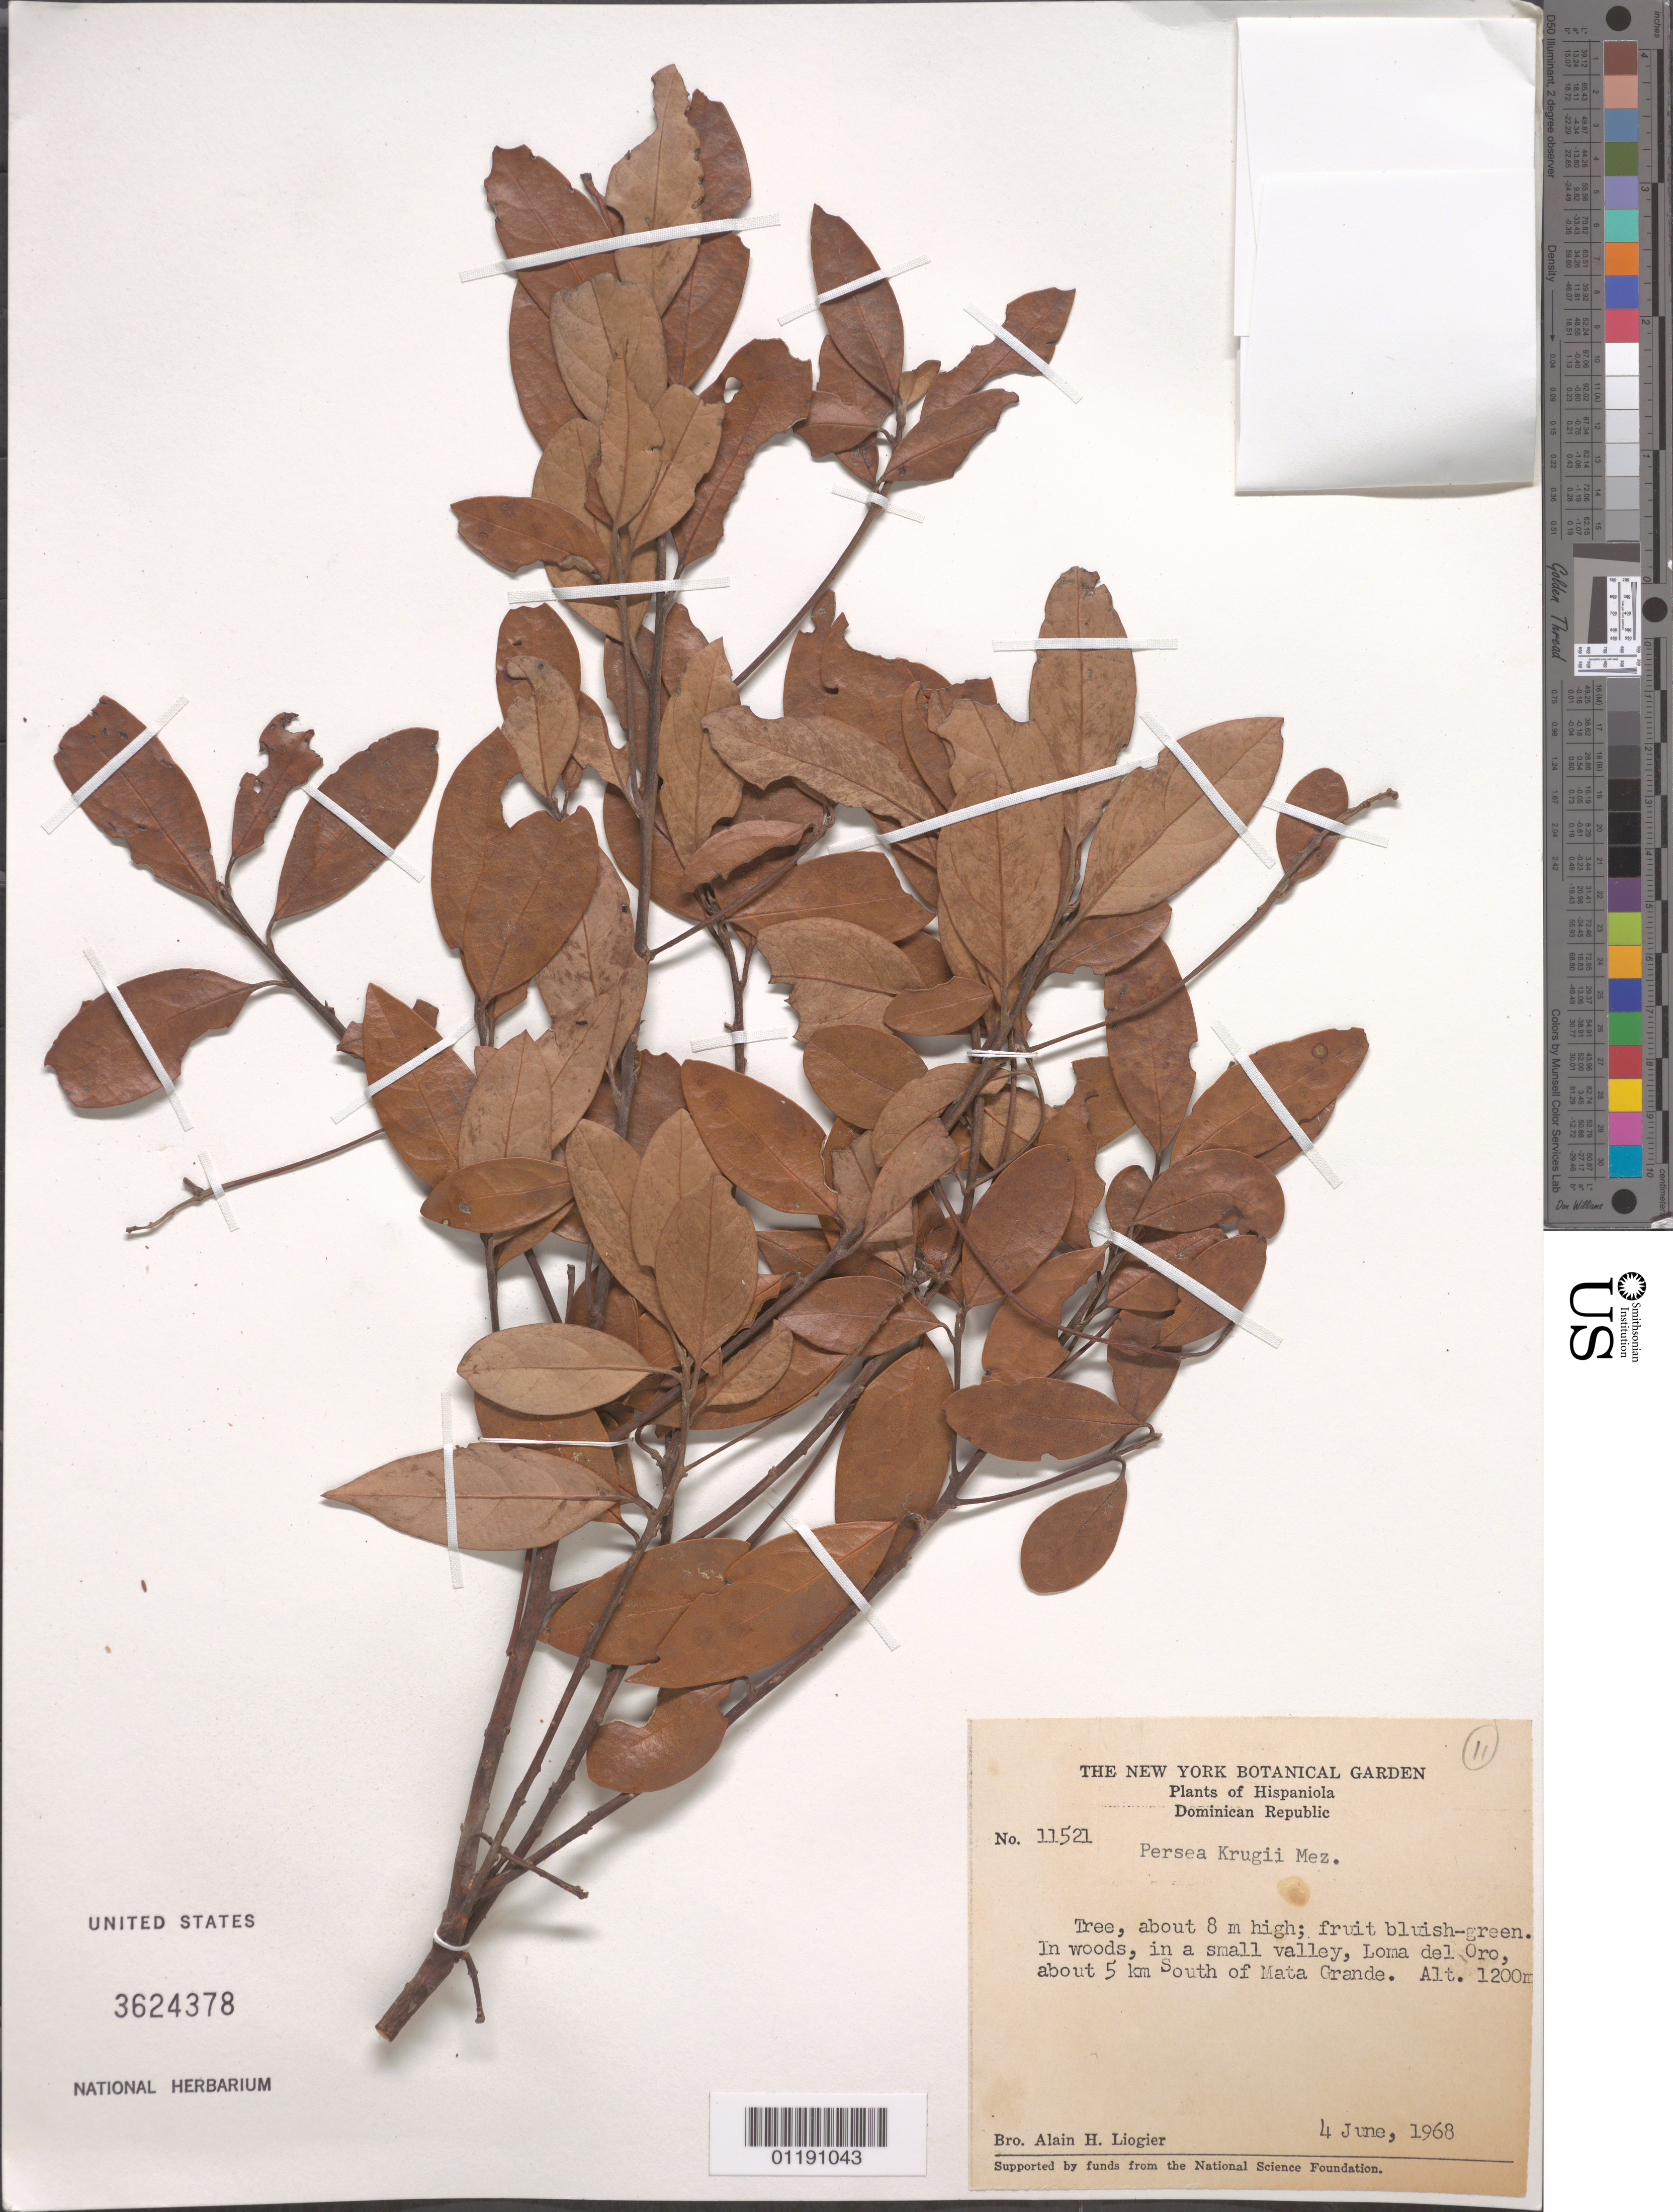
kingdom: Plantae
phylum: Tracheophyta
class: Magnoliopsida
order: Laurales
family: Lauraceae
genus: Persea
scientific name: Persea krugii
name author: Mez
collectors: A. H. Liogier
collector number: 11521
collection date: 1968-06-04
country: Dominican Republic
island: Hispaniola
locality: In woods, in a small valley, Loma del Oro, about 5 km S of Mata Grande.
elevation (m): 1200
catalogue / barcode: US 3624378